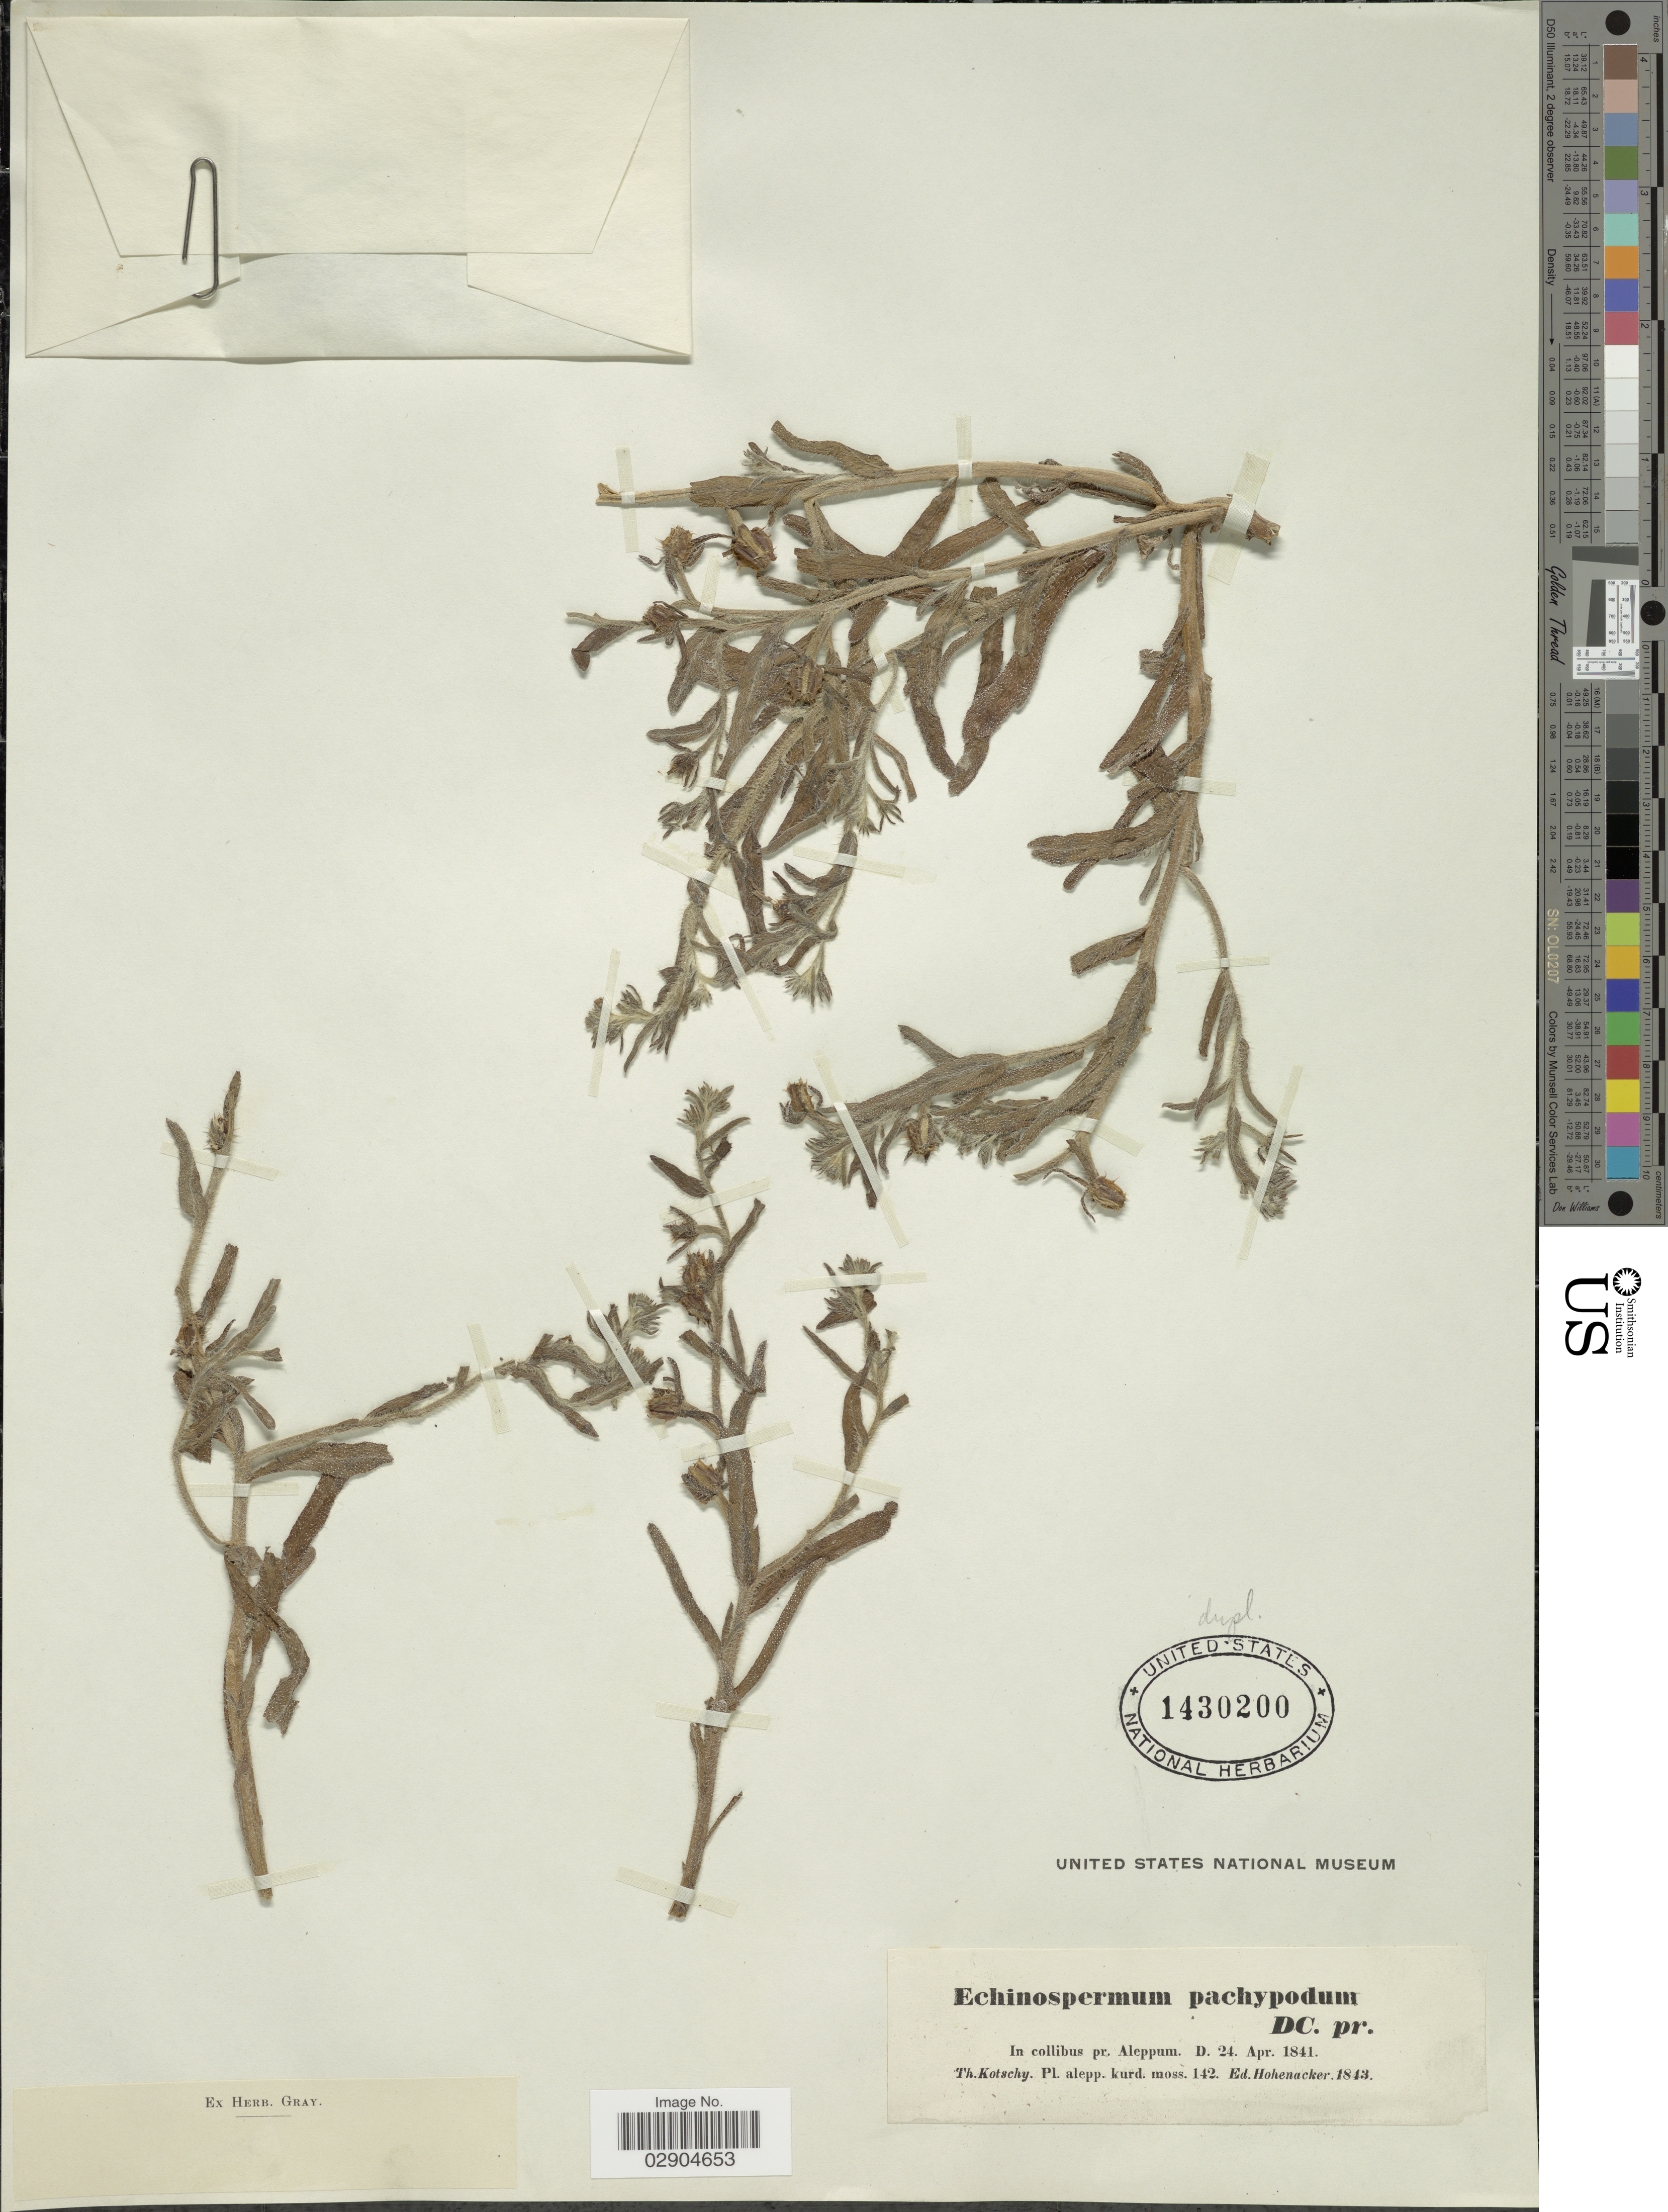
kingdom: Plantae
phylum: Tracheophyta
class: Magnoliopsida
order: Boraginales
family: Boraginaceae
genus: Suchtelenia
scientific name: Suchtelenia szovitsiana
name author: (Fisch. & C.A. Mey.) Sennikov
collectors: K. G. Kotschy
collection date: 1841-04-24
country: Syria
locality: In collibus pr. Aleppum.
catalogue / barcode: US 1430200